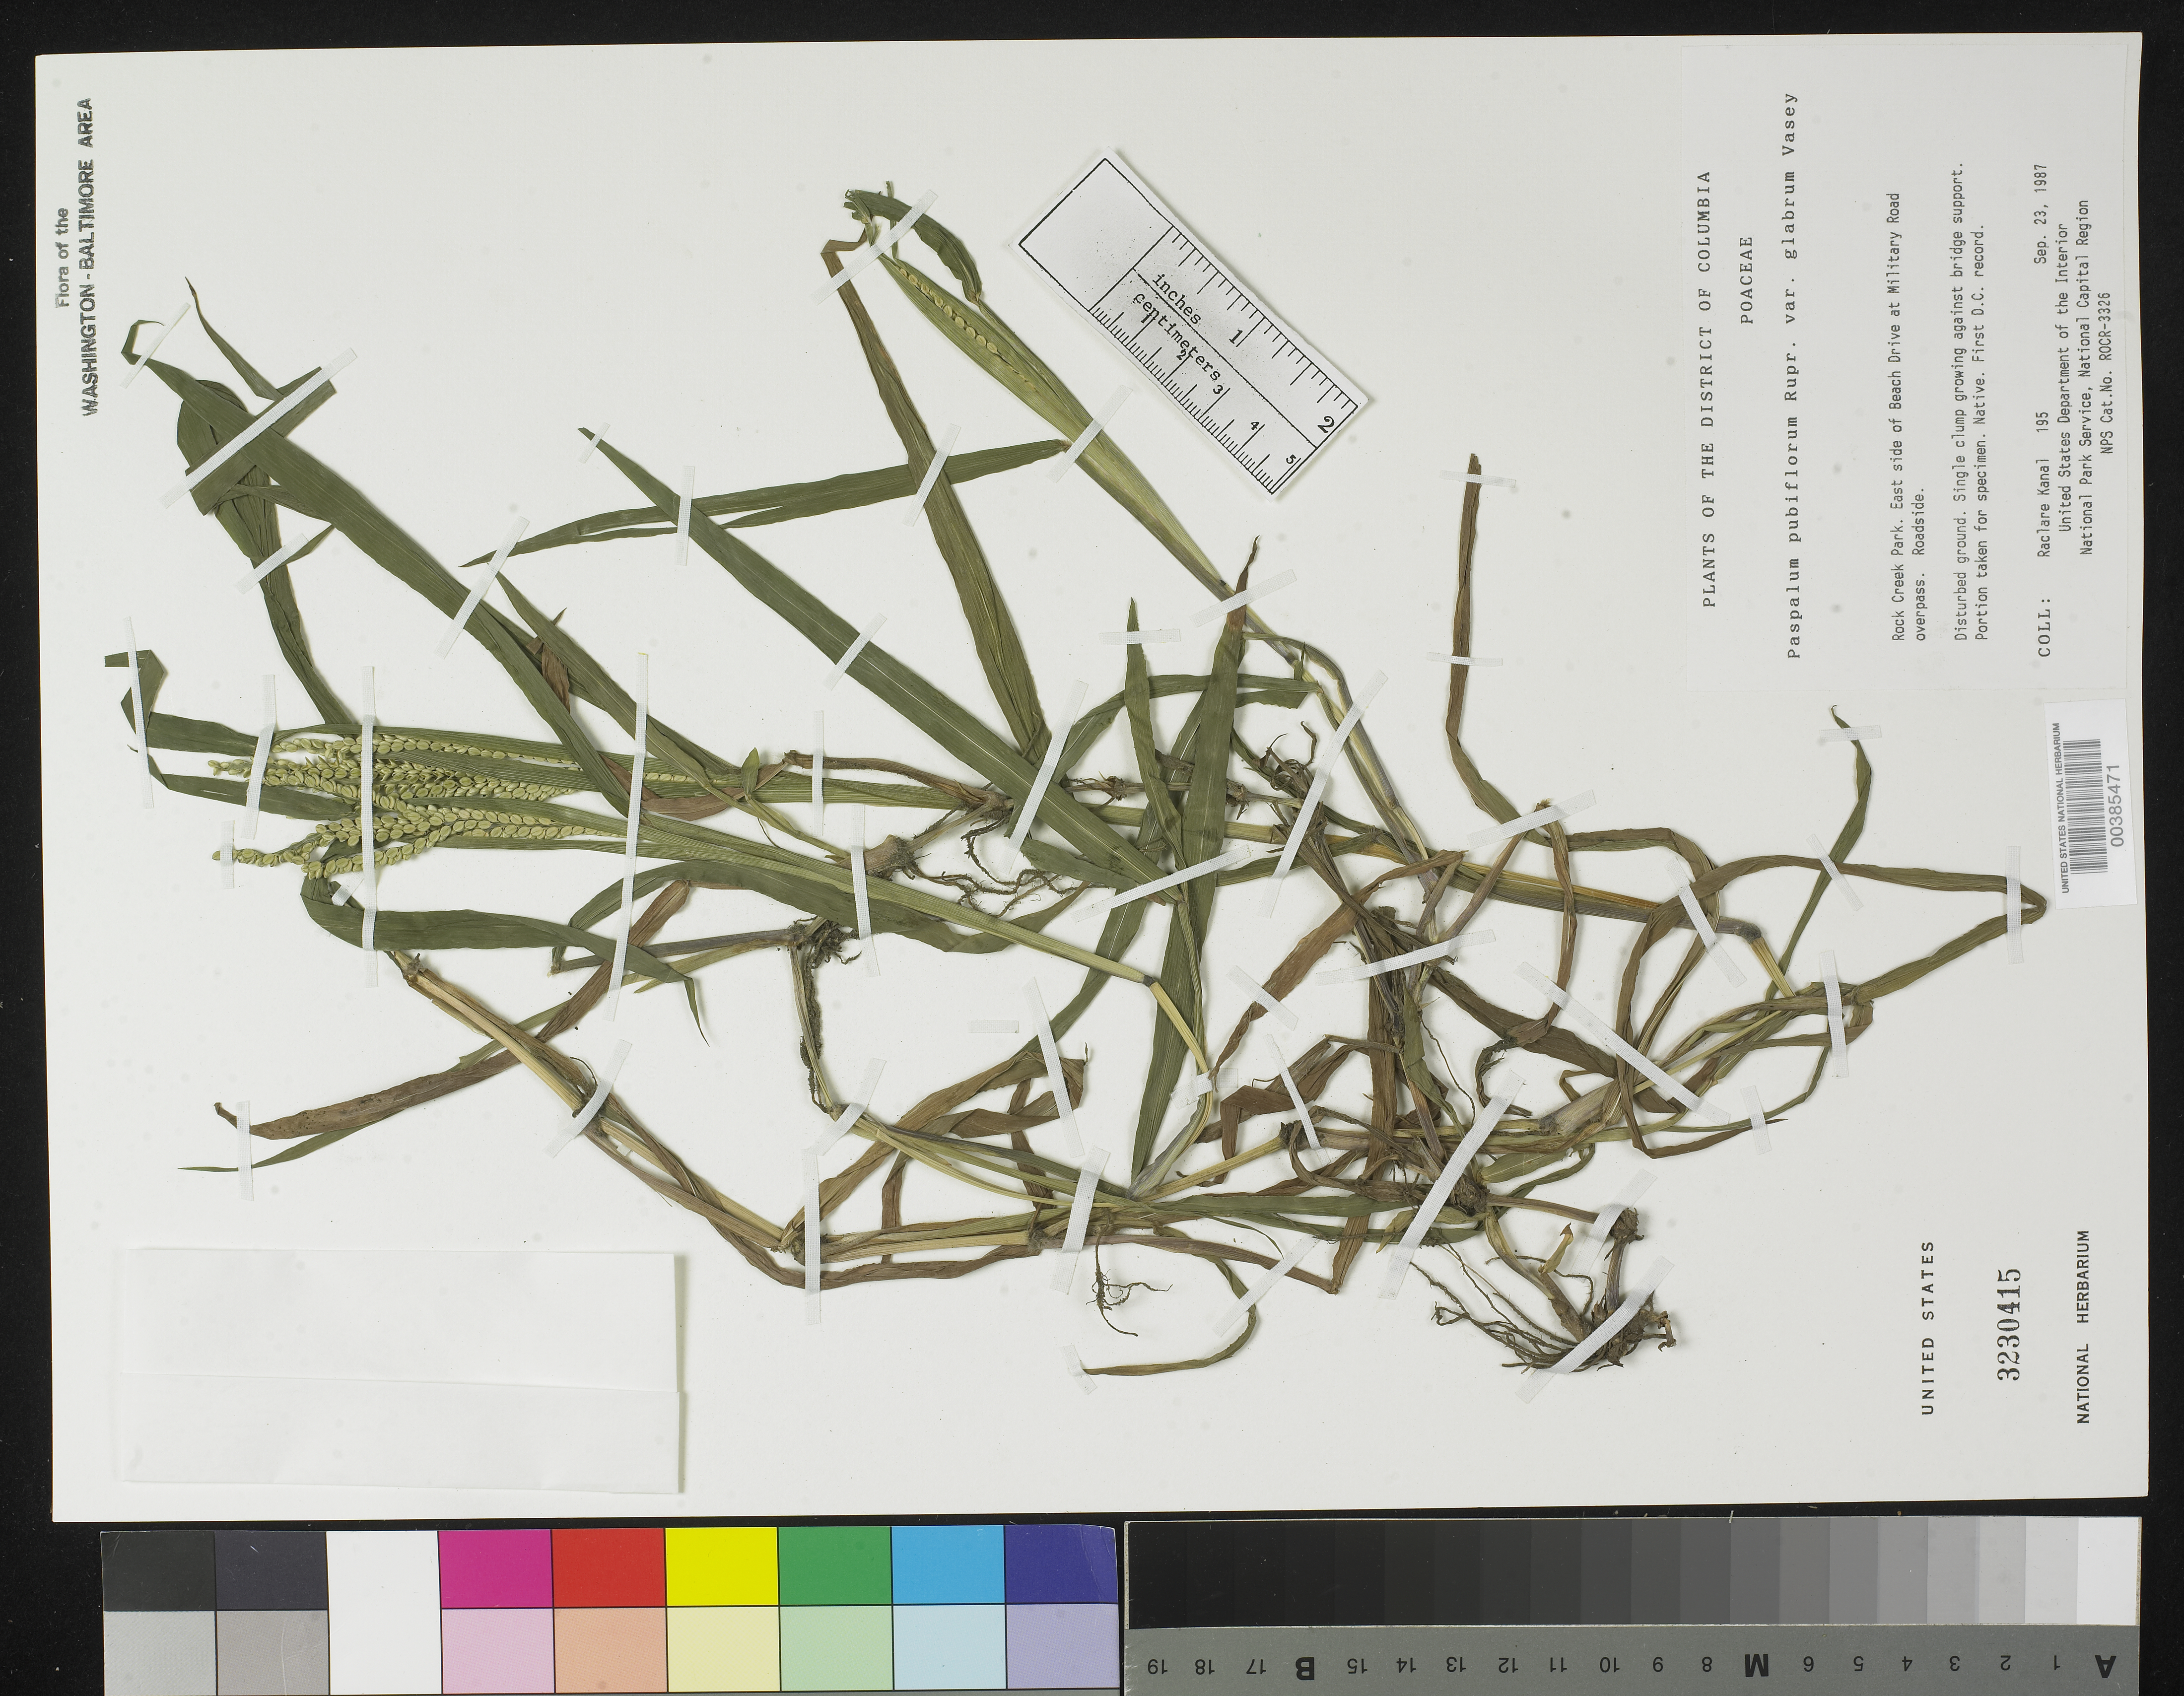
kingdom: Plantae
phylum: Tracheophyta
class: Liliopsida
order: Poales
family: Poaceae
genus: Paspalum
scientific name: Paspalum pubiflorum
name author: Rupr. ex E. Fourn.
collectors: R. Kanal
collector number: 195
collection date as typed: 23 Sep 1987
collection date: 1987-09-23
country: United States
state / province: District of Columbia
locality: Rock Creek Park, E side of Beach Drive at Military road Overpass Rock Creek Park and Vicinity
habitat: Roadside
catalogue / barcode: US 3230415